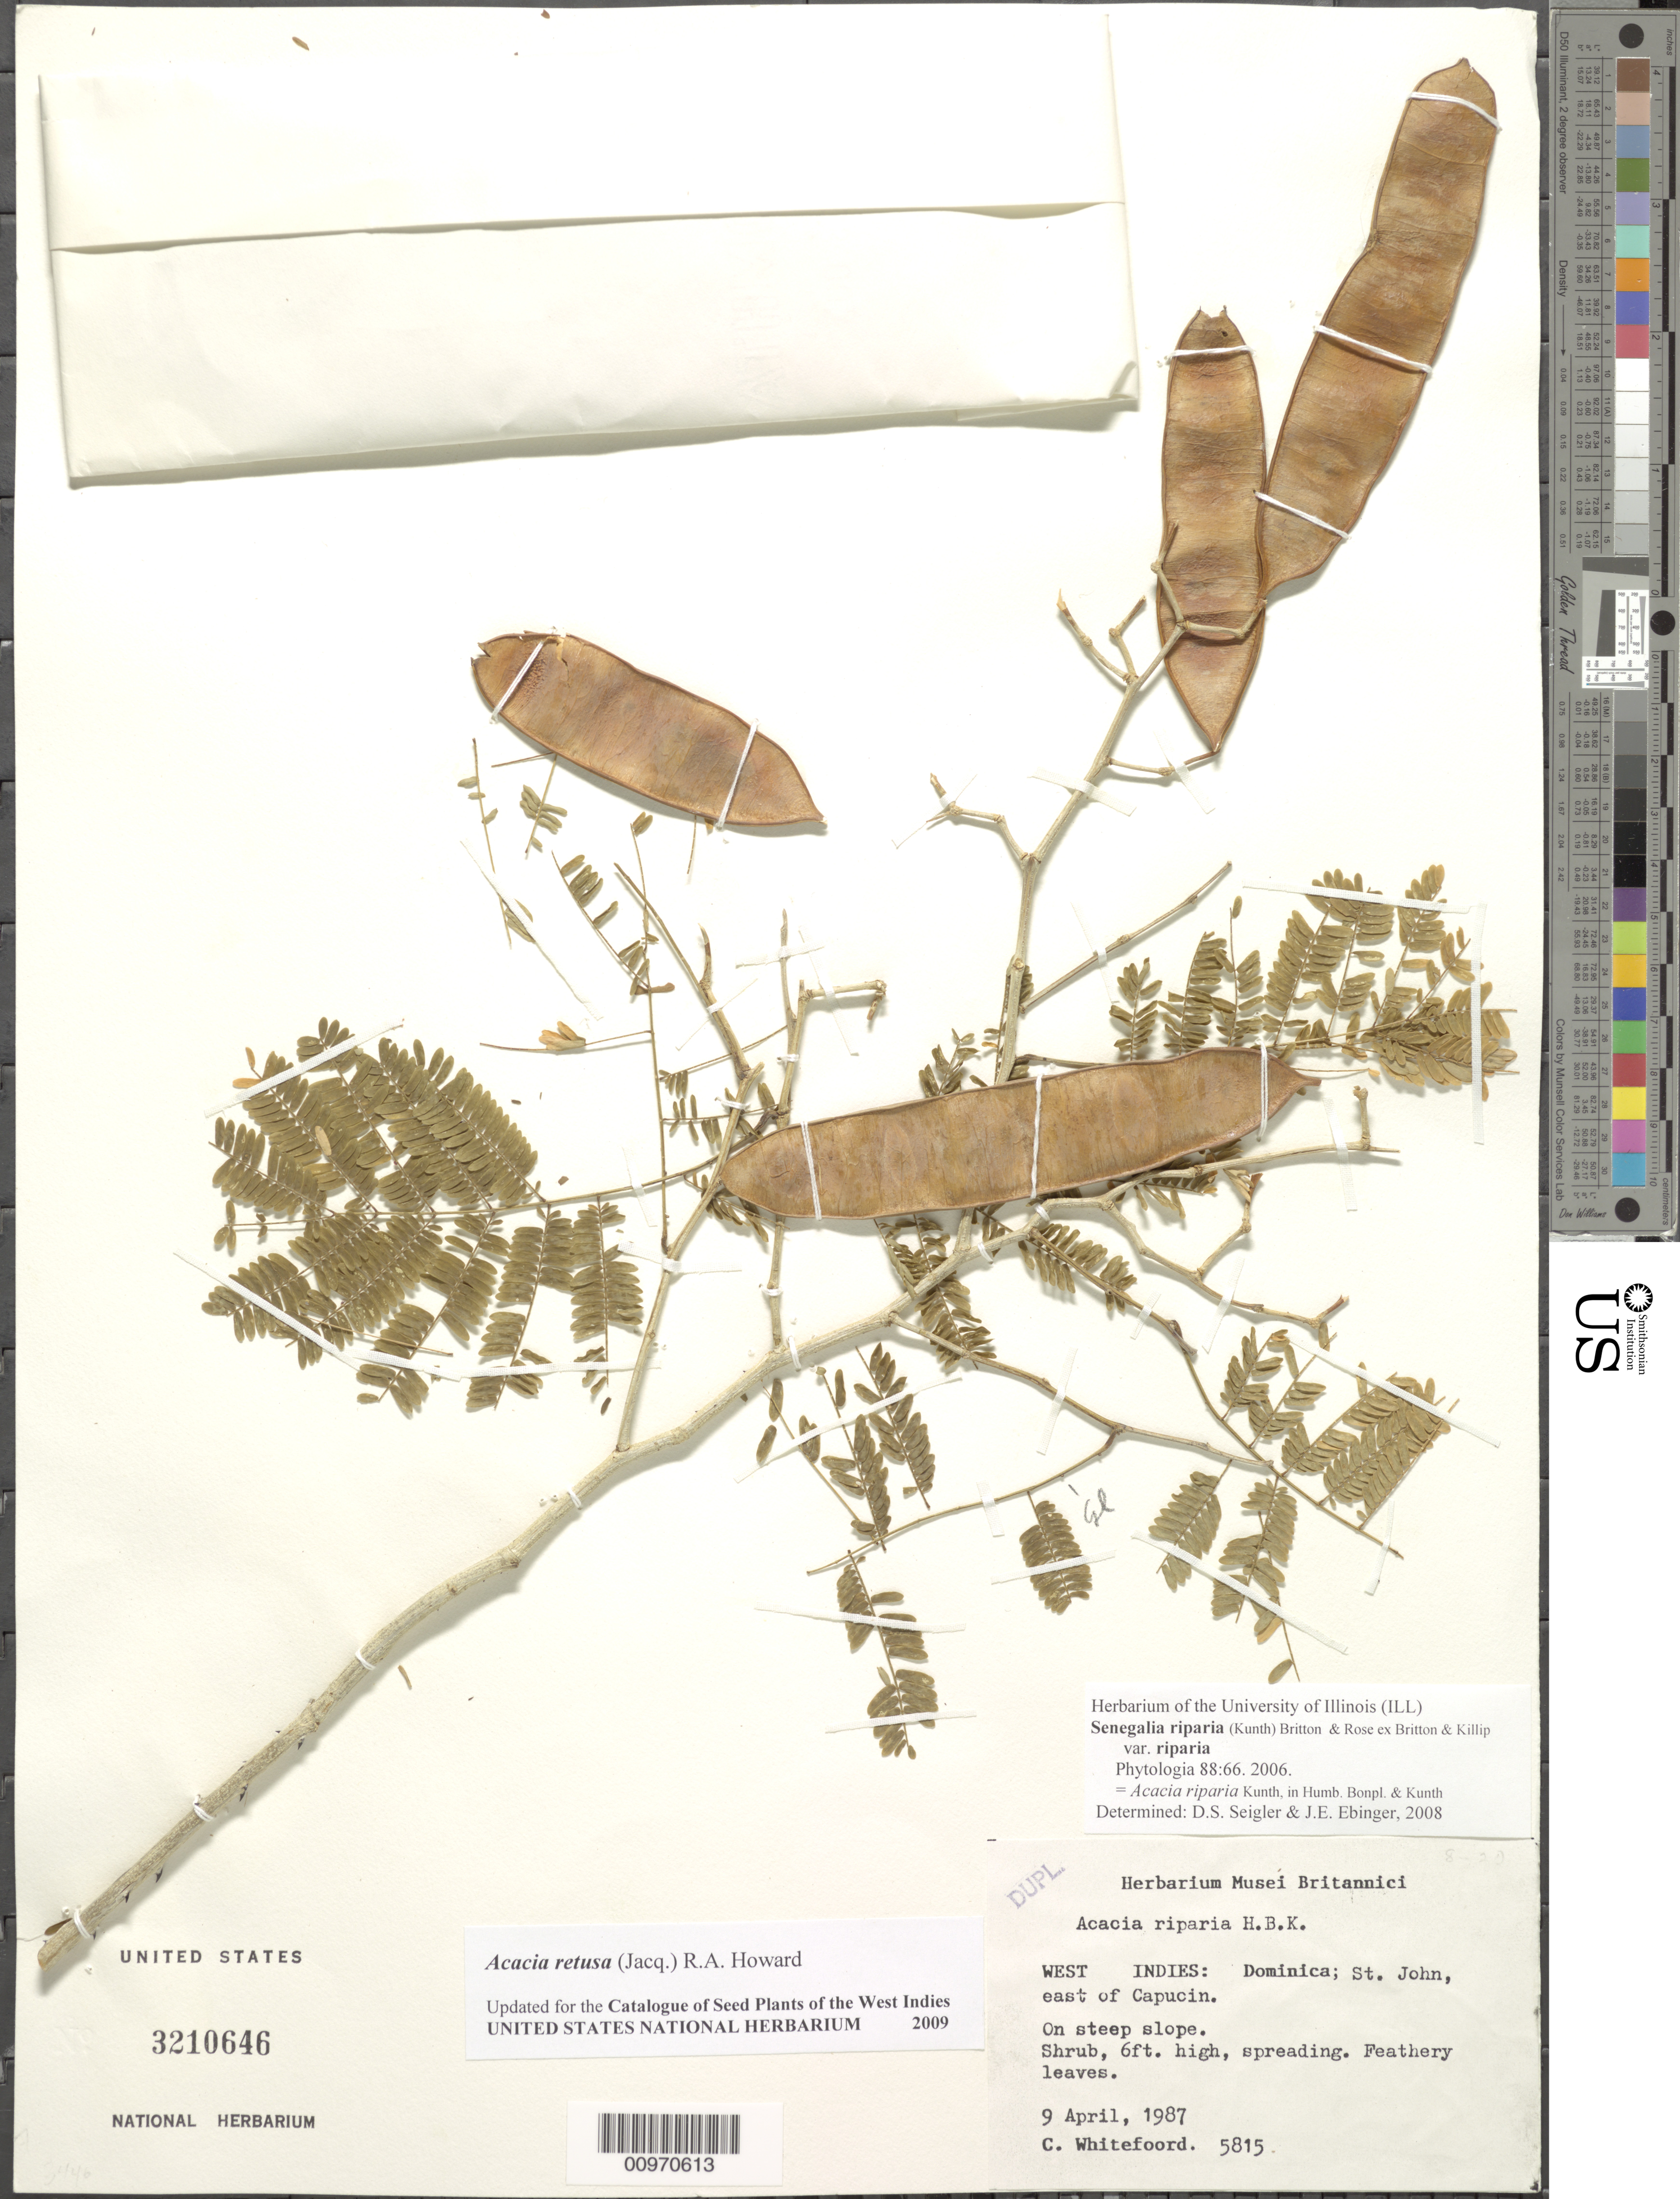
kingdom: Plantae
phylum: Tracheophyta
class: Magnoliopsida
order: Fabales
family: Fabaceae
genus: Senegalia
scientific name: Senegalia riparia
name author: (Kunth) Britton & Rose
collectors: C. Whitefoord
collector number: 5815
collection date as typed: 09 Apr 1987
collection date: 1987-04-09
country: Dominica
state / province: St. John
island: Dominica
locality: East of Capucin.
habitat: On steep slope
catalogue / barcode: US 3210646